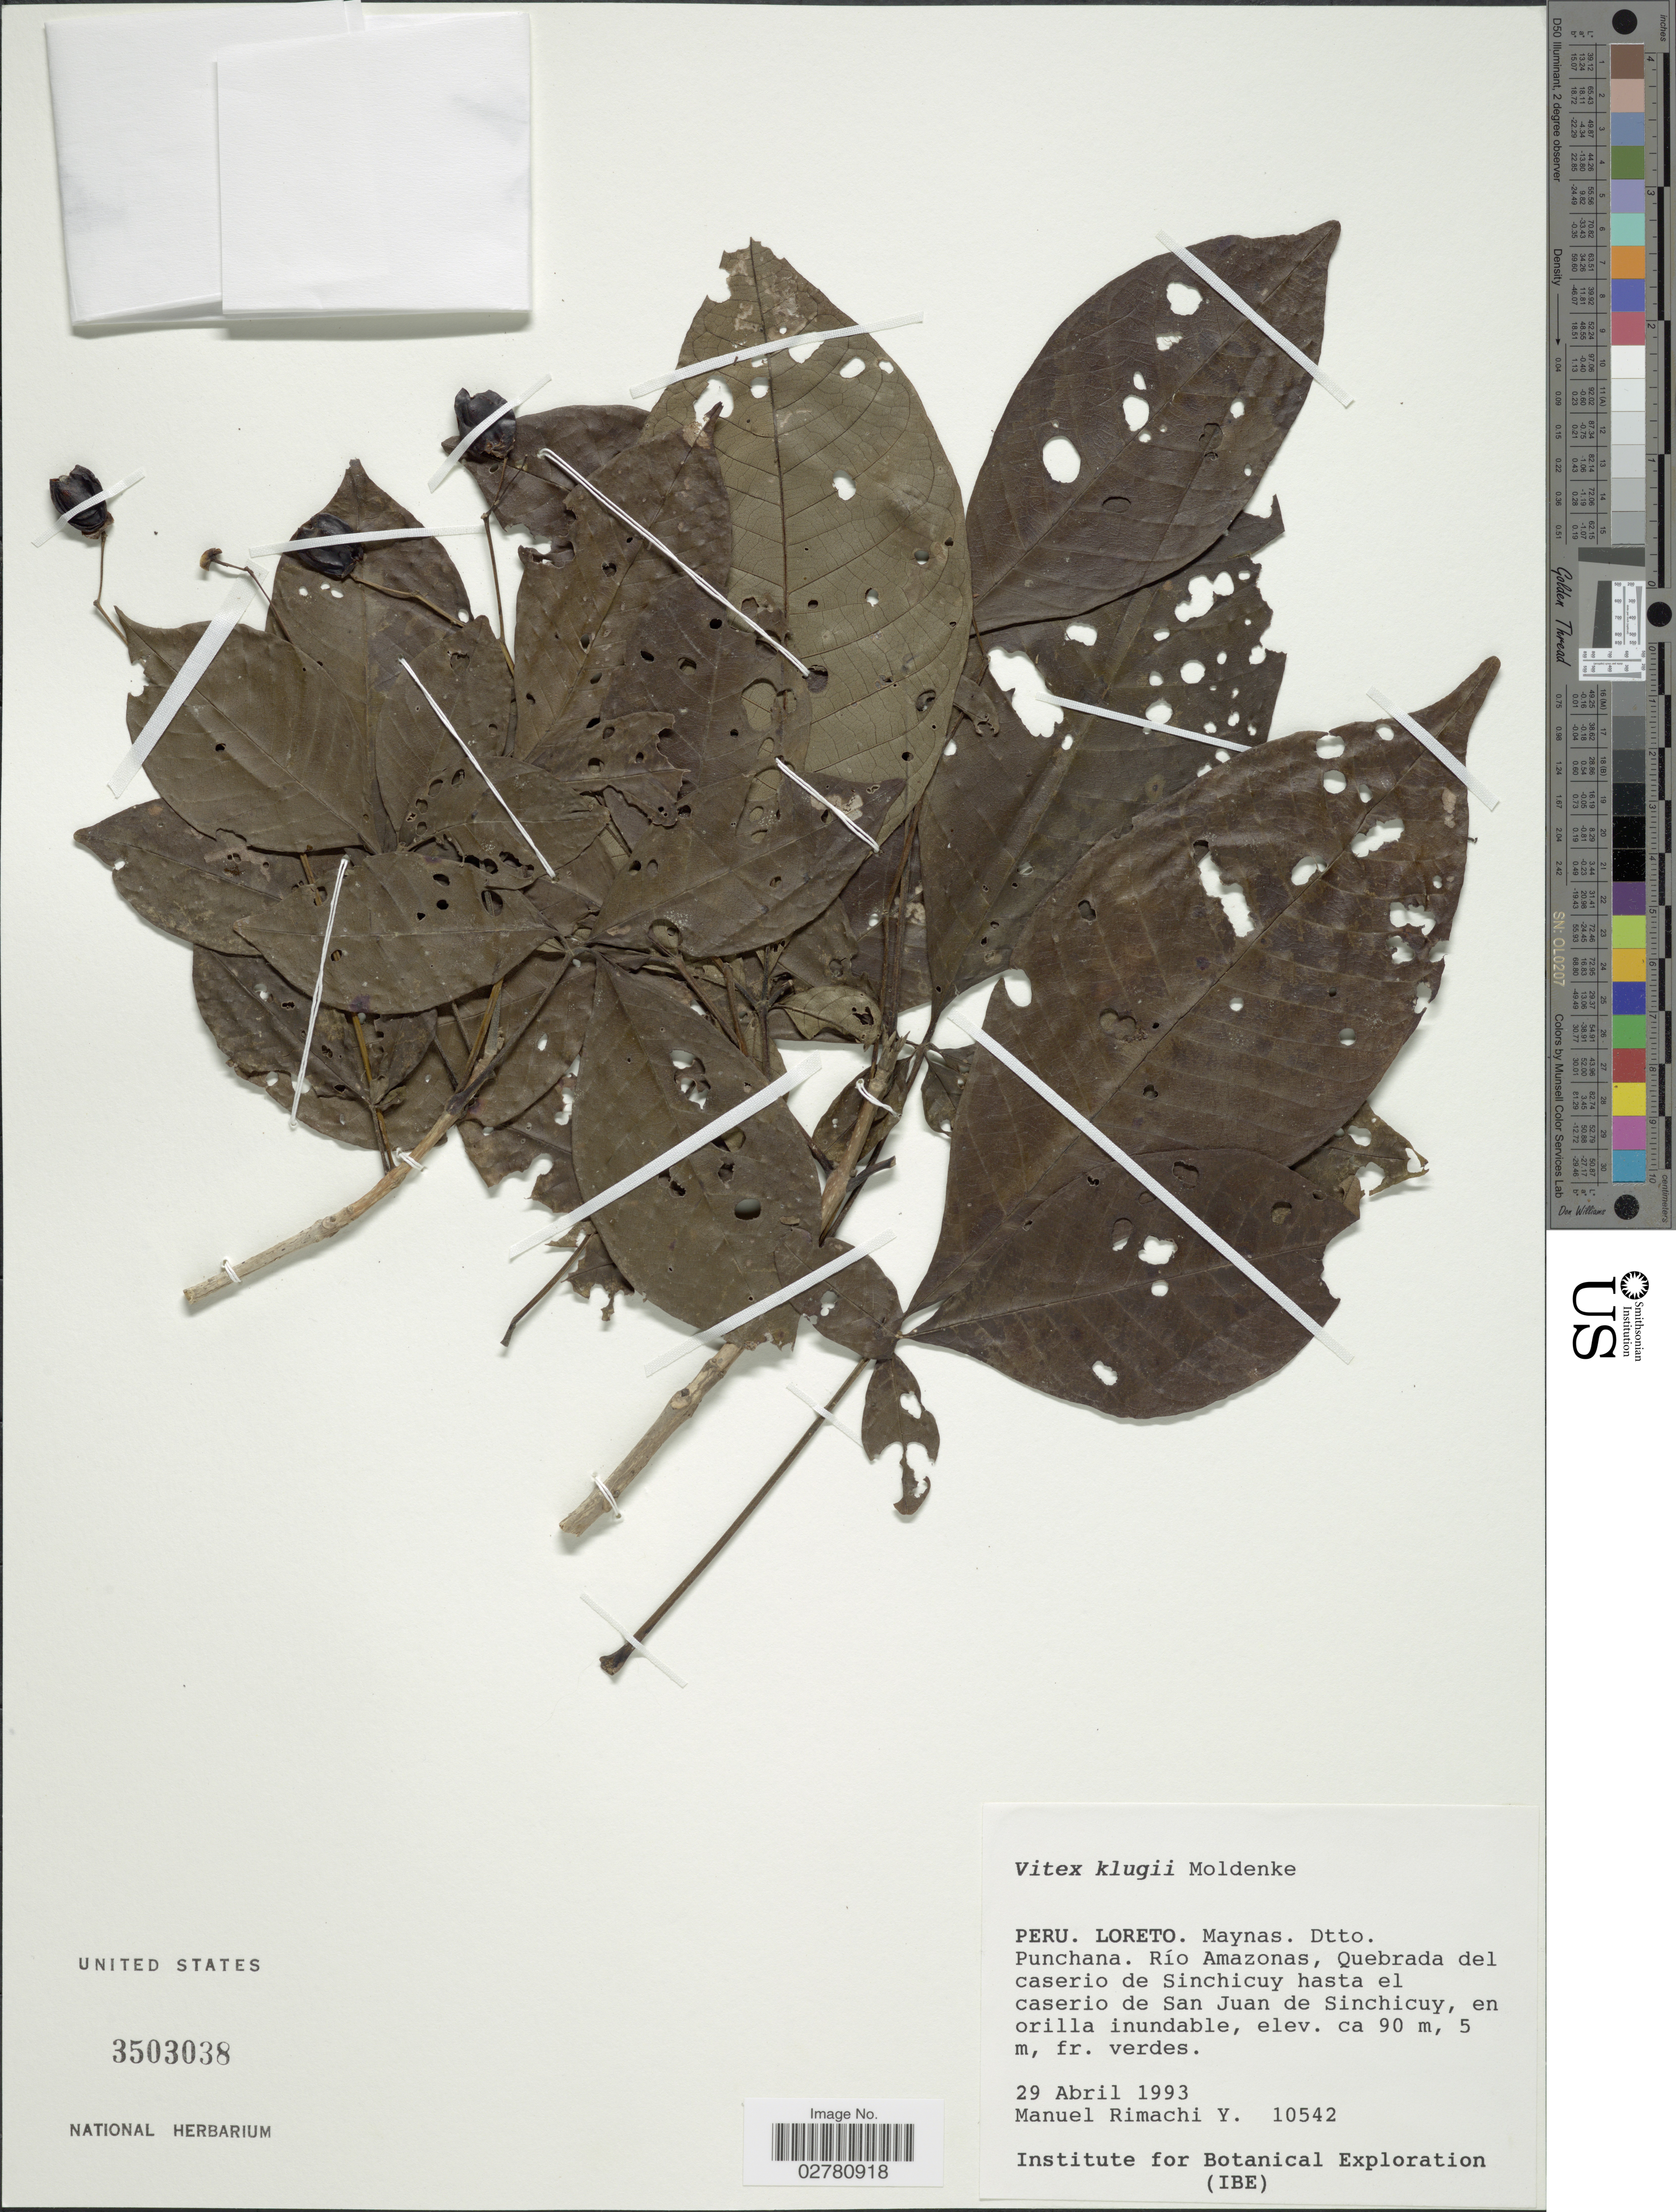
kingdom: Plantae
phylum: Tracheophyta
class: Magnoliopsida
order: Lamiales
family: Lamiaceae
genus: Vitex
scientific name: Vitex klugii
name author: Moldenke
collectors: M. Rimachi Y.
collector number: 10542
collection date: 1993-04-29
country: Peru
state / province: Loreto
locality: Maynas. Dtto. Punchana. Río Amazonas, Quebrada del caserio de Sinchicuy hasta el caserio de San Juan de Sinchicuy, en orilla inundable.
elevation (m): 90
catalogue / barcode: US 3503038